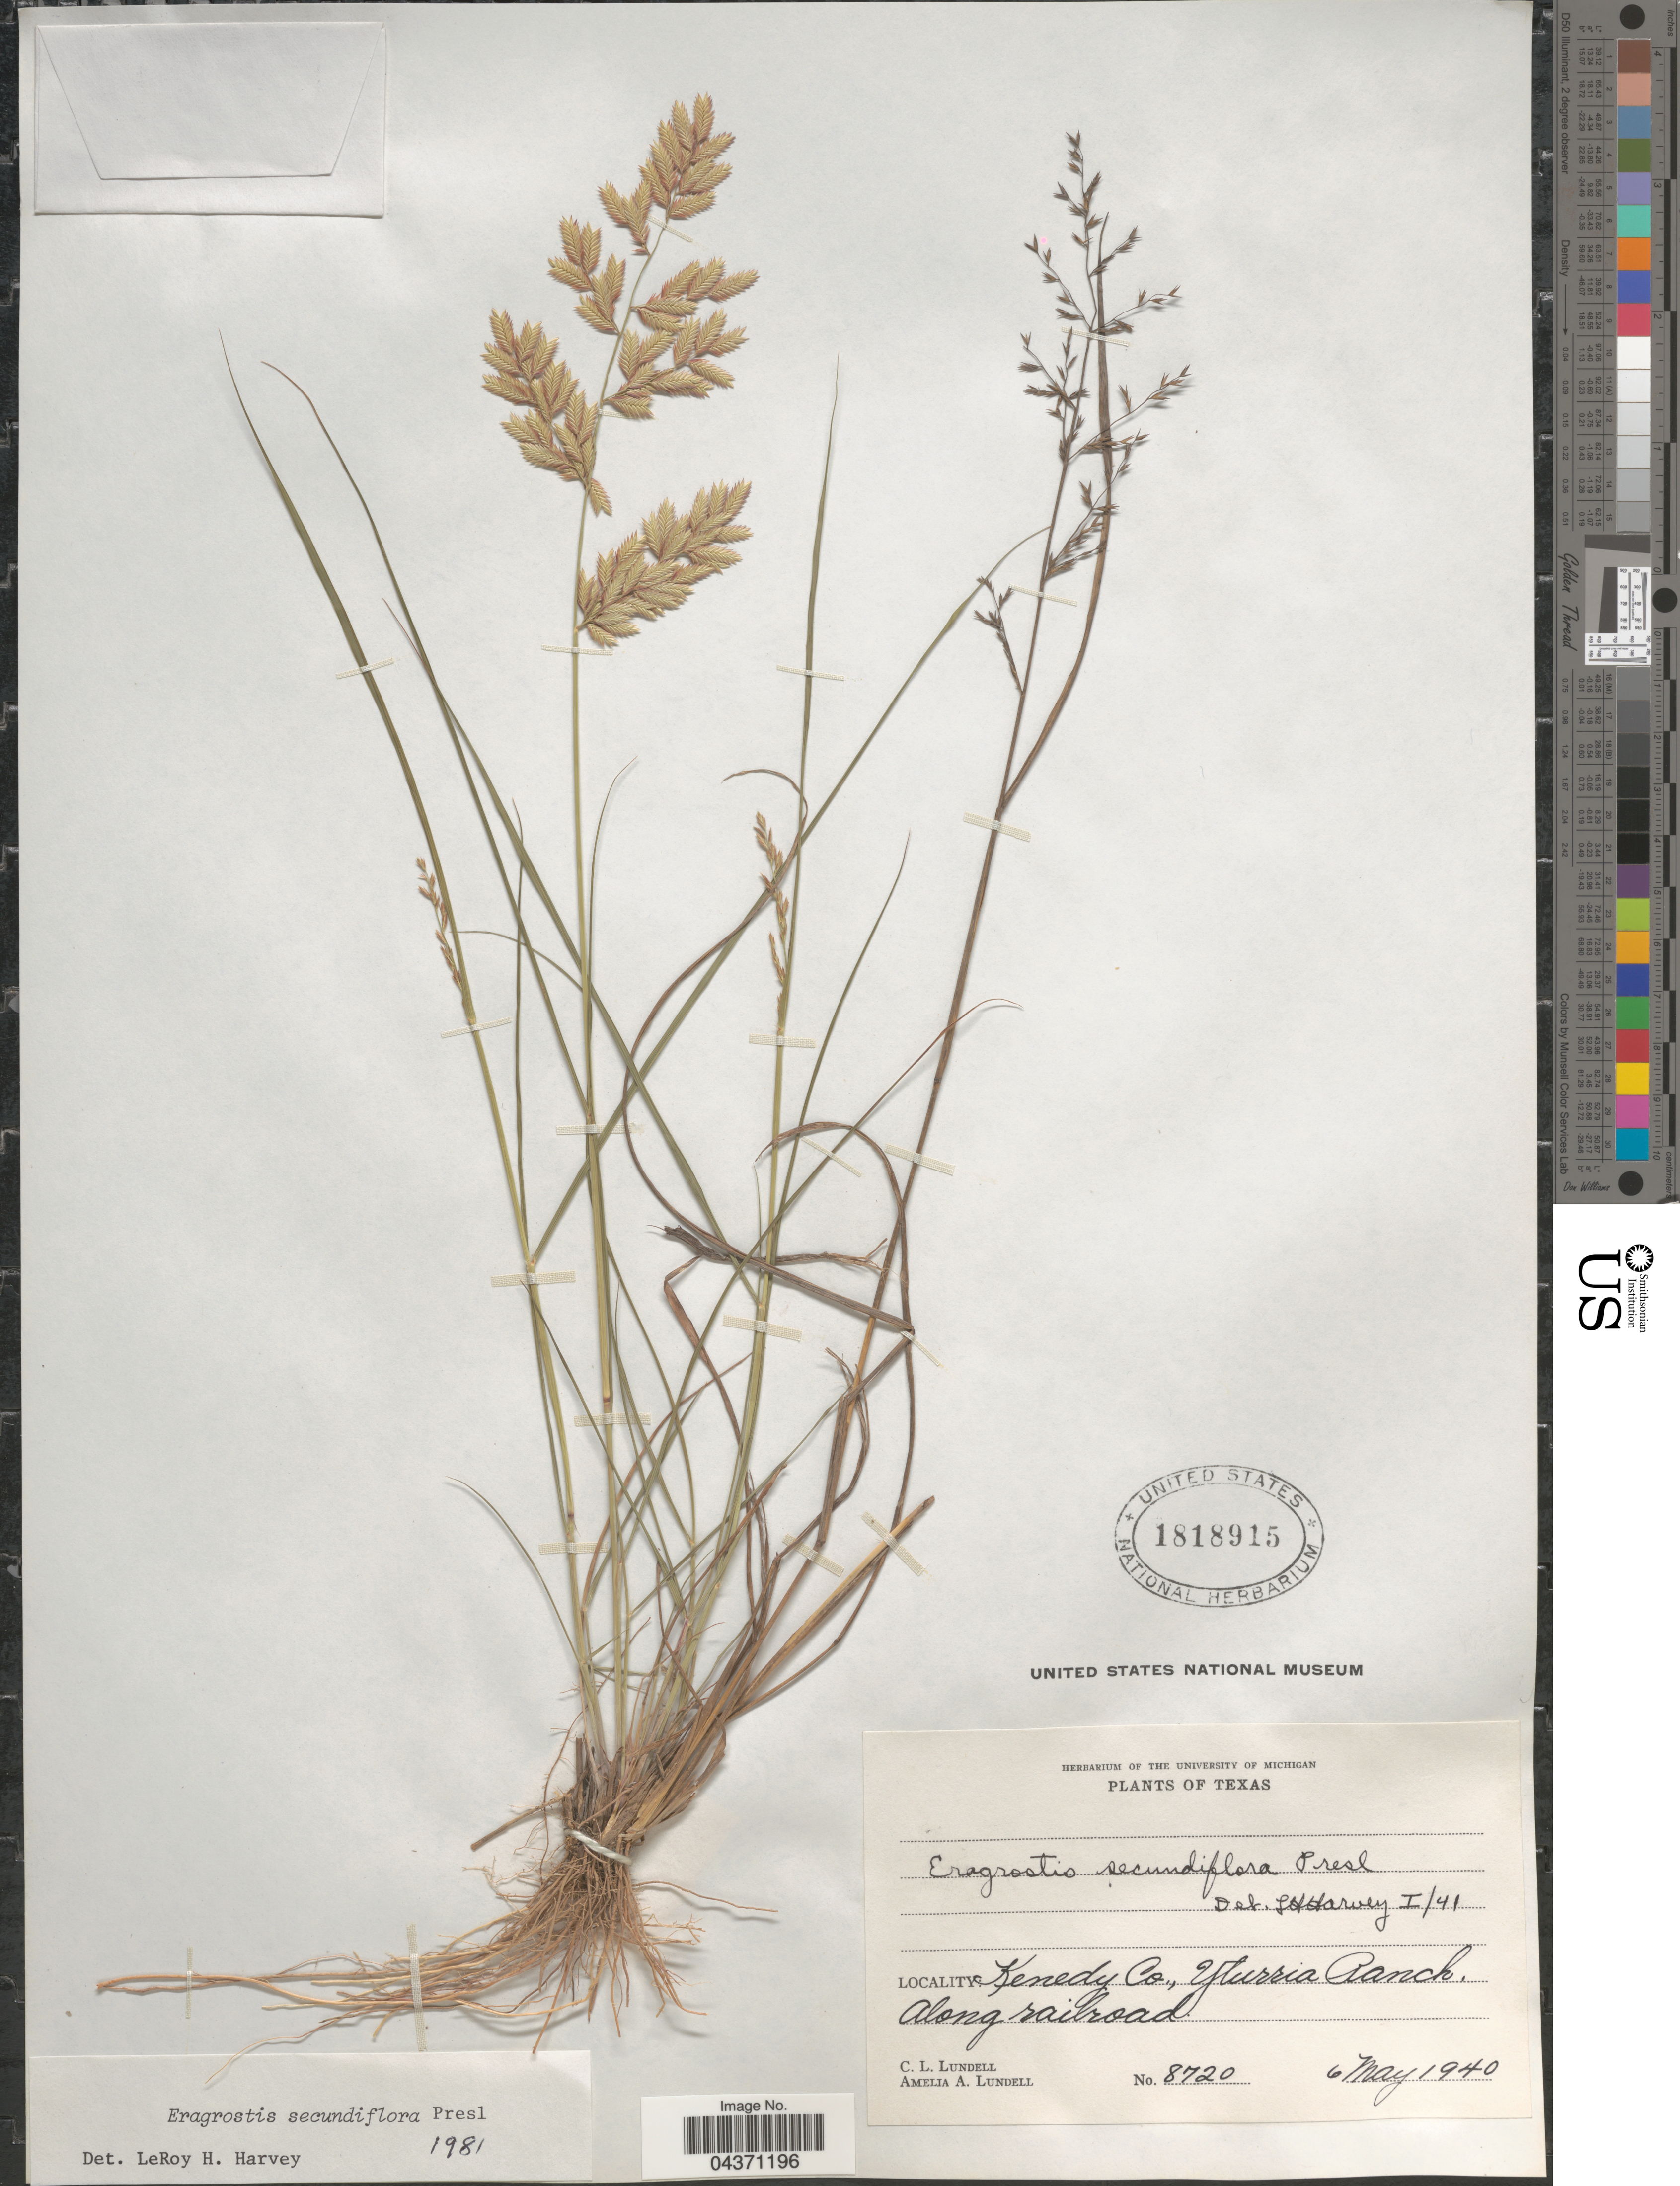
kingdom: Plantae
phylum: Tracheophyta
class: Liliopsida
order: Poales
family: Poaceae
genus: Eragrostis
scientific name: Eragrostis secundiflora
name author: J. Presl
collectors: C. L. Lundell & A. A. Lundell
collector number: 8720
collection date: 1940-05-06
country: United States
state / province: Texas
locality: Kenedy Co., Yturria Ranch. Along railroad.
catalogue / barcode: US 1818915